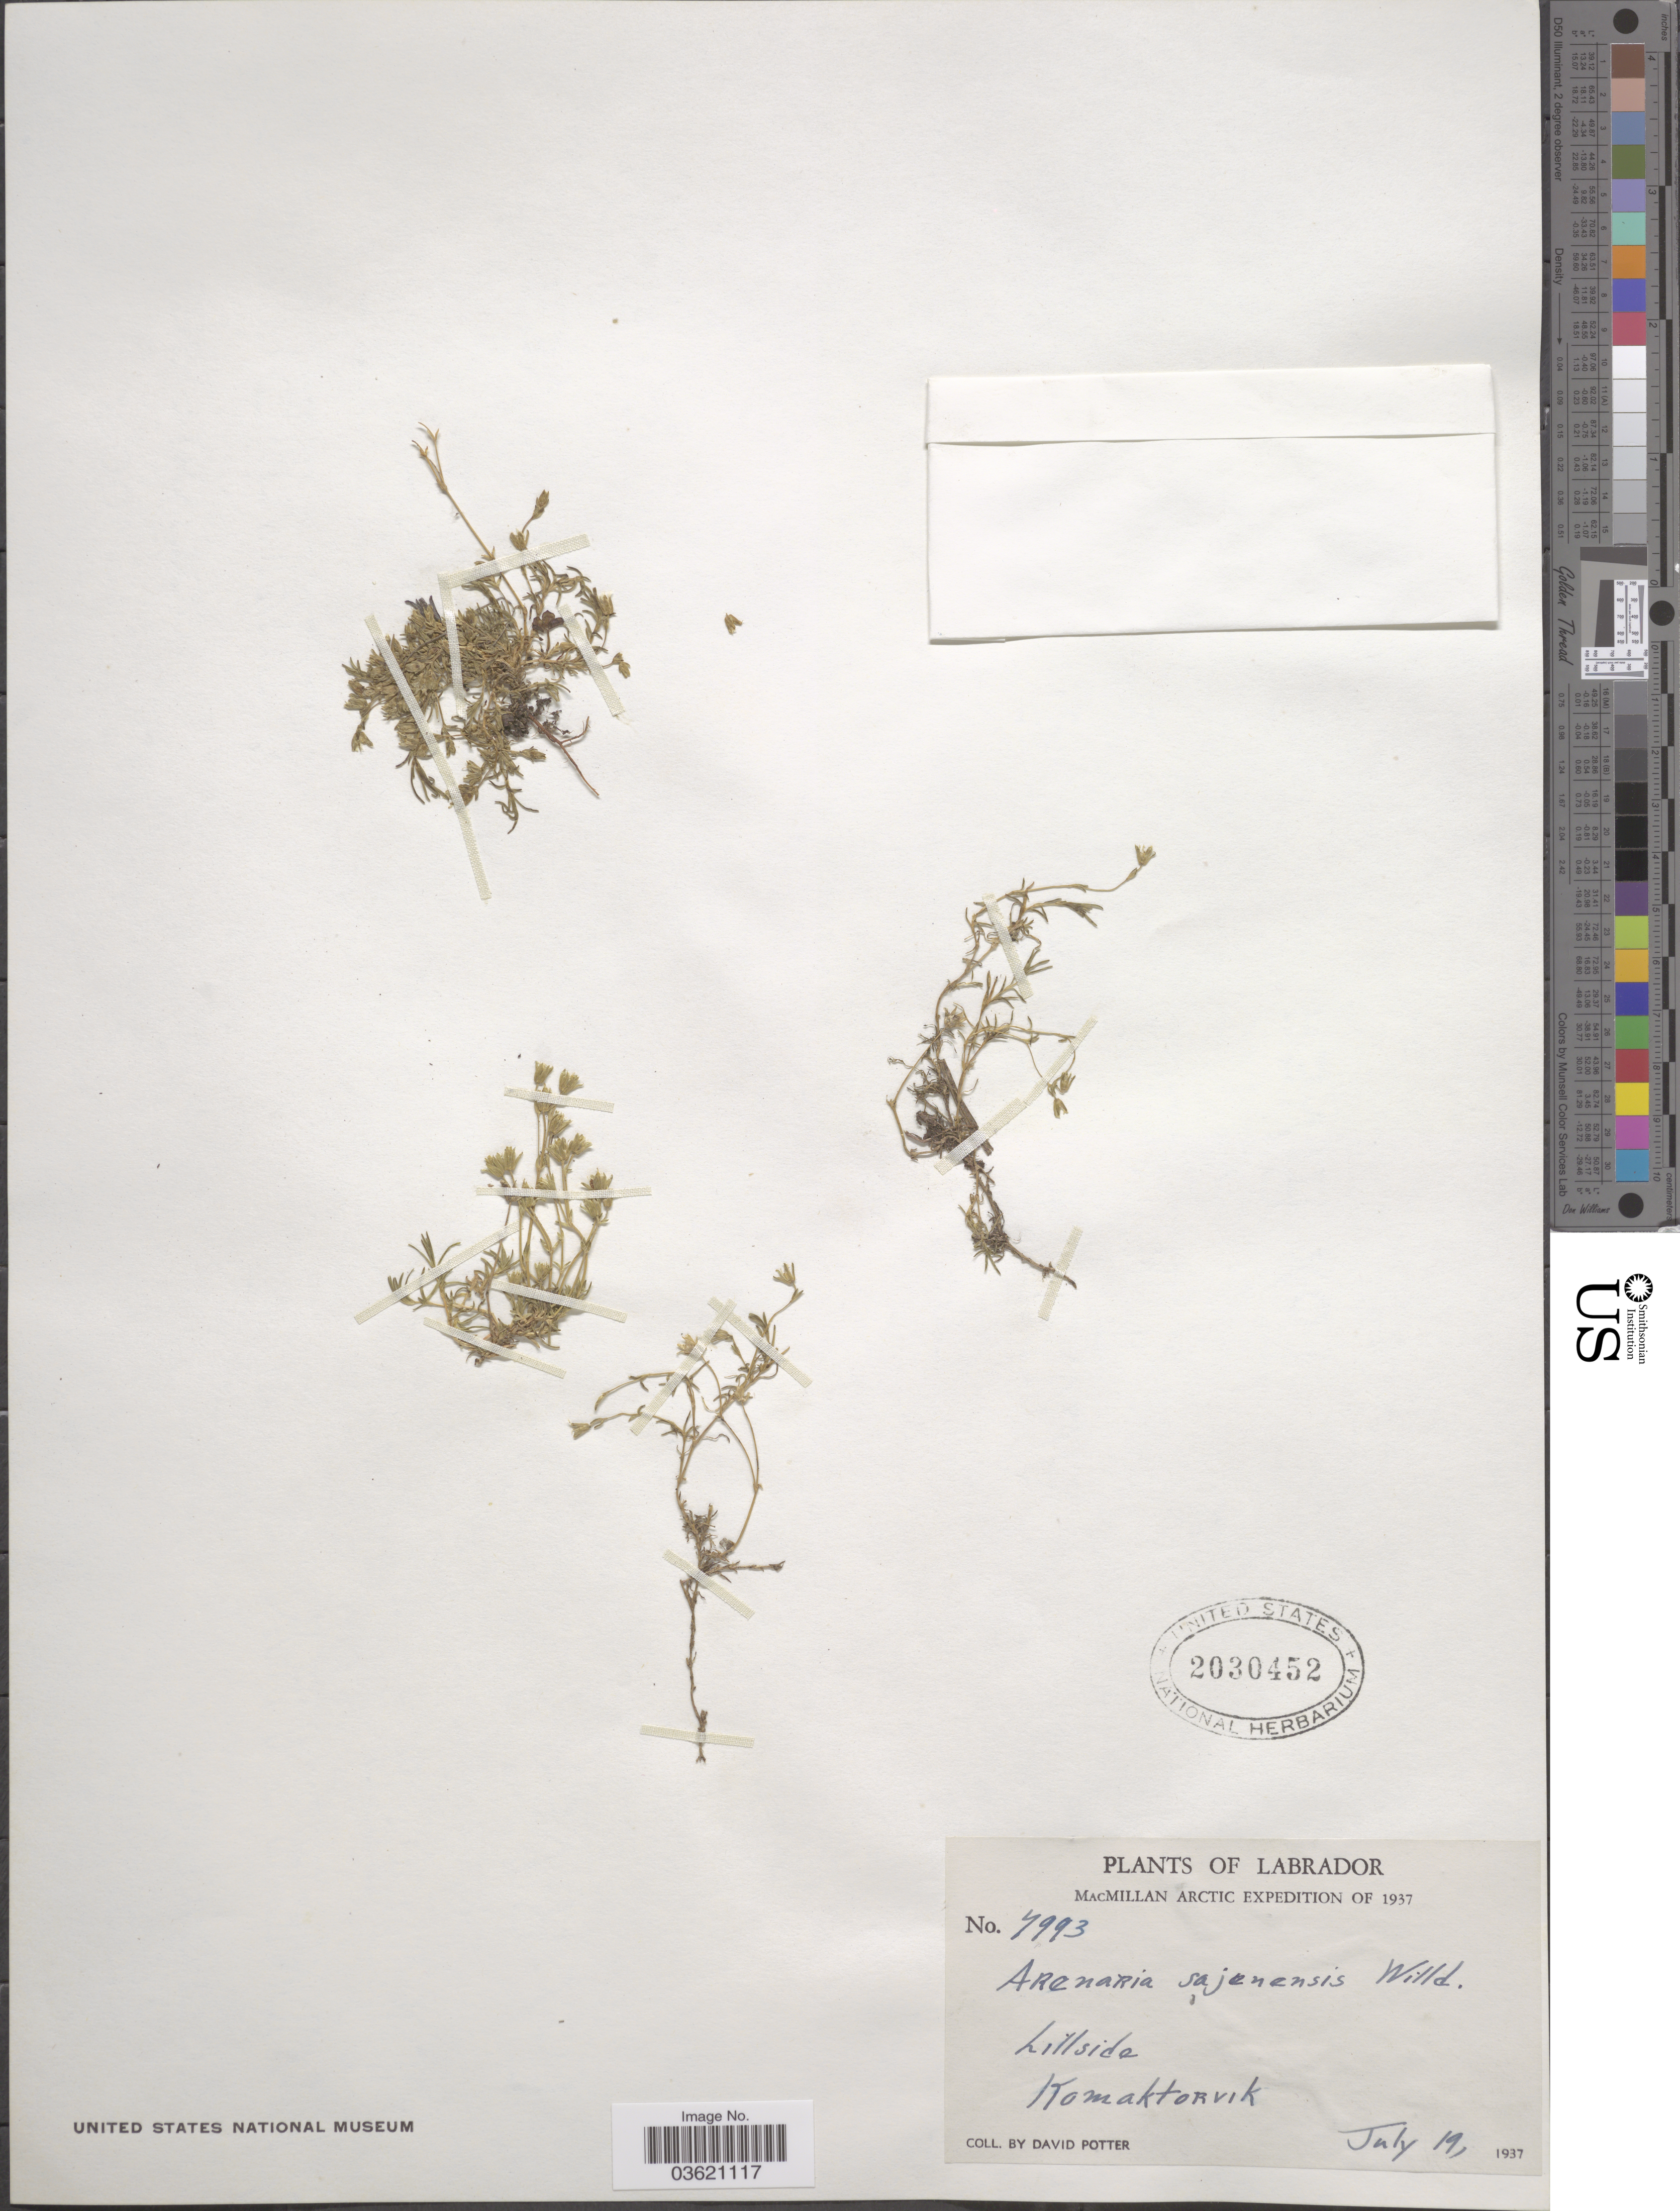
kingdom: Plantae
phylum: Tracheophyta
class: Magnoliopsida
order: Caryophyllales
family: Caryophyllaceae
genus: Sabulina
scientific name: Sabulina rubella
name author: (Wahlenb.) Dillenb. & Kadereit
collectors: D. Potter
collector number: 4993*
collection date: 1937-07-19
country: Canada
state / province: Newfoundland and Labrador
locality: Labrador. Hillside Komaktorvik.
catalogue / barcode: US 2030452